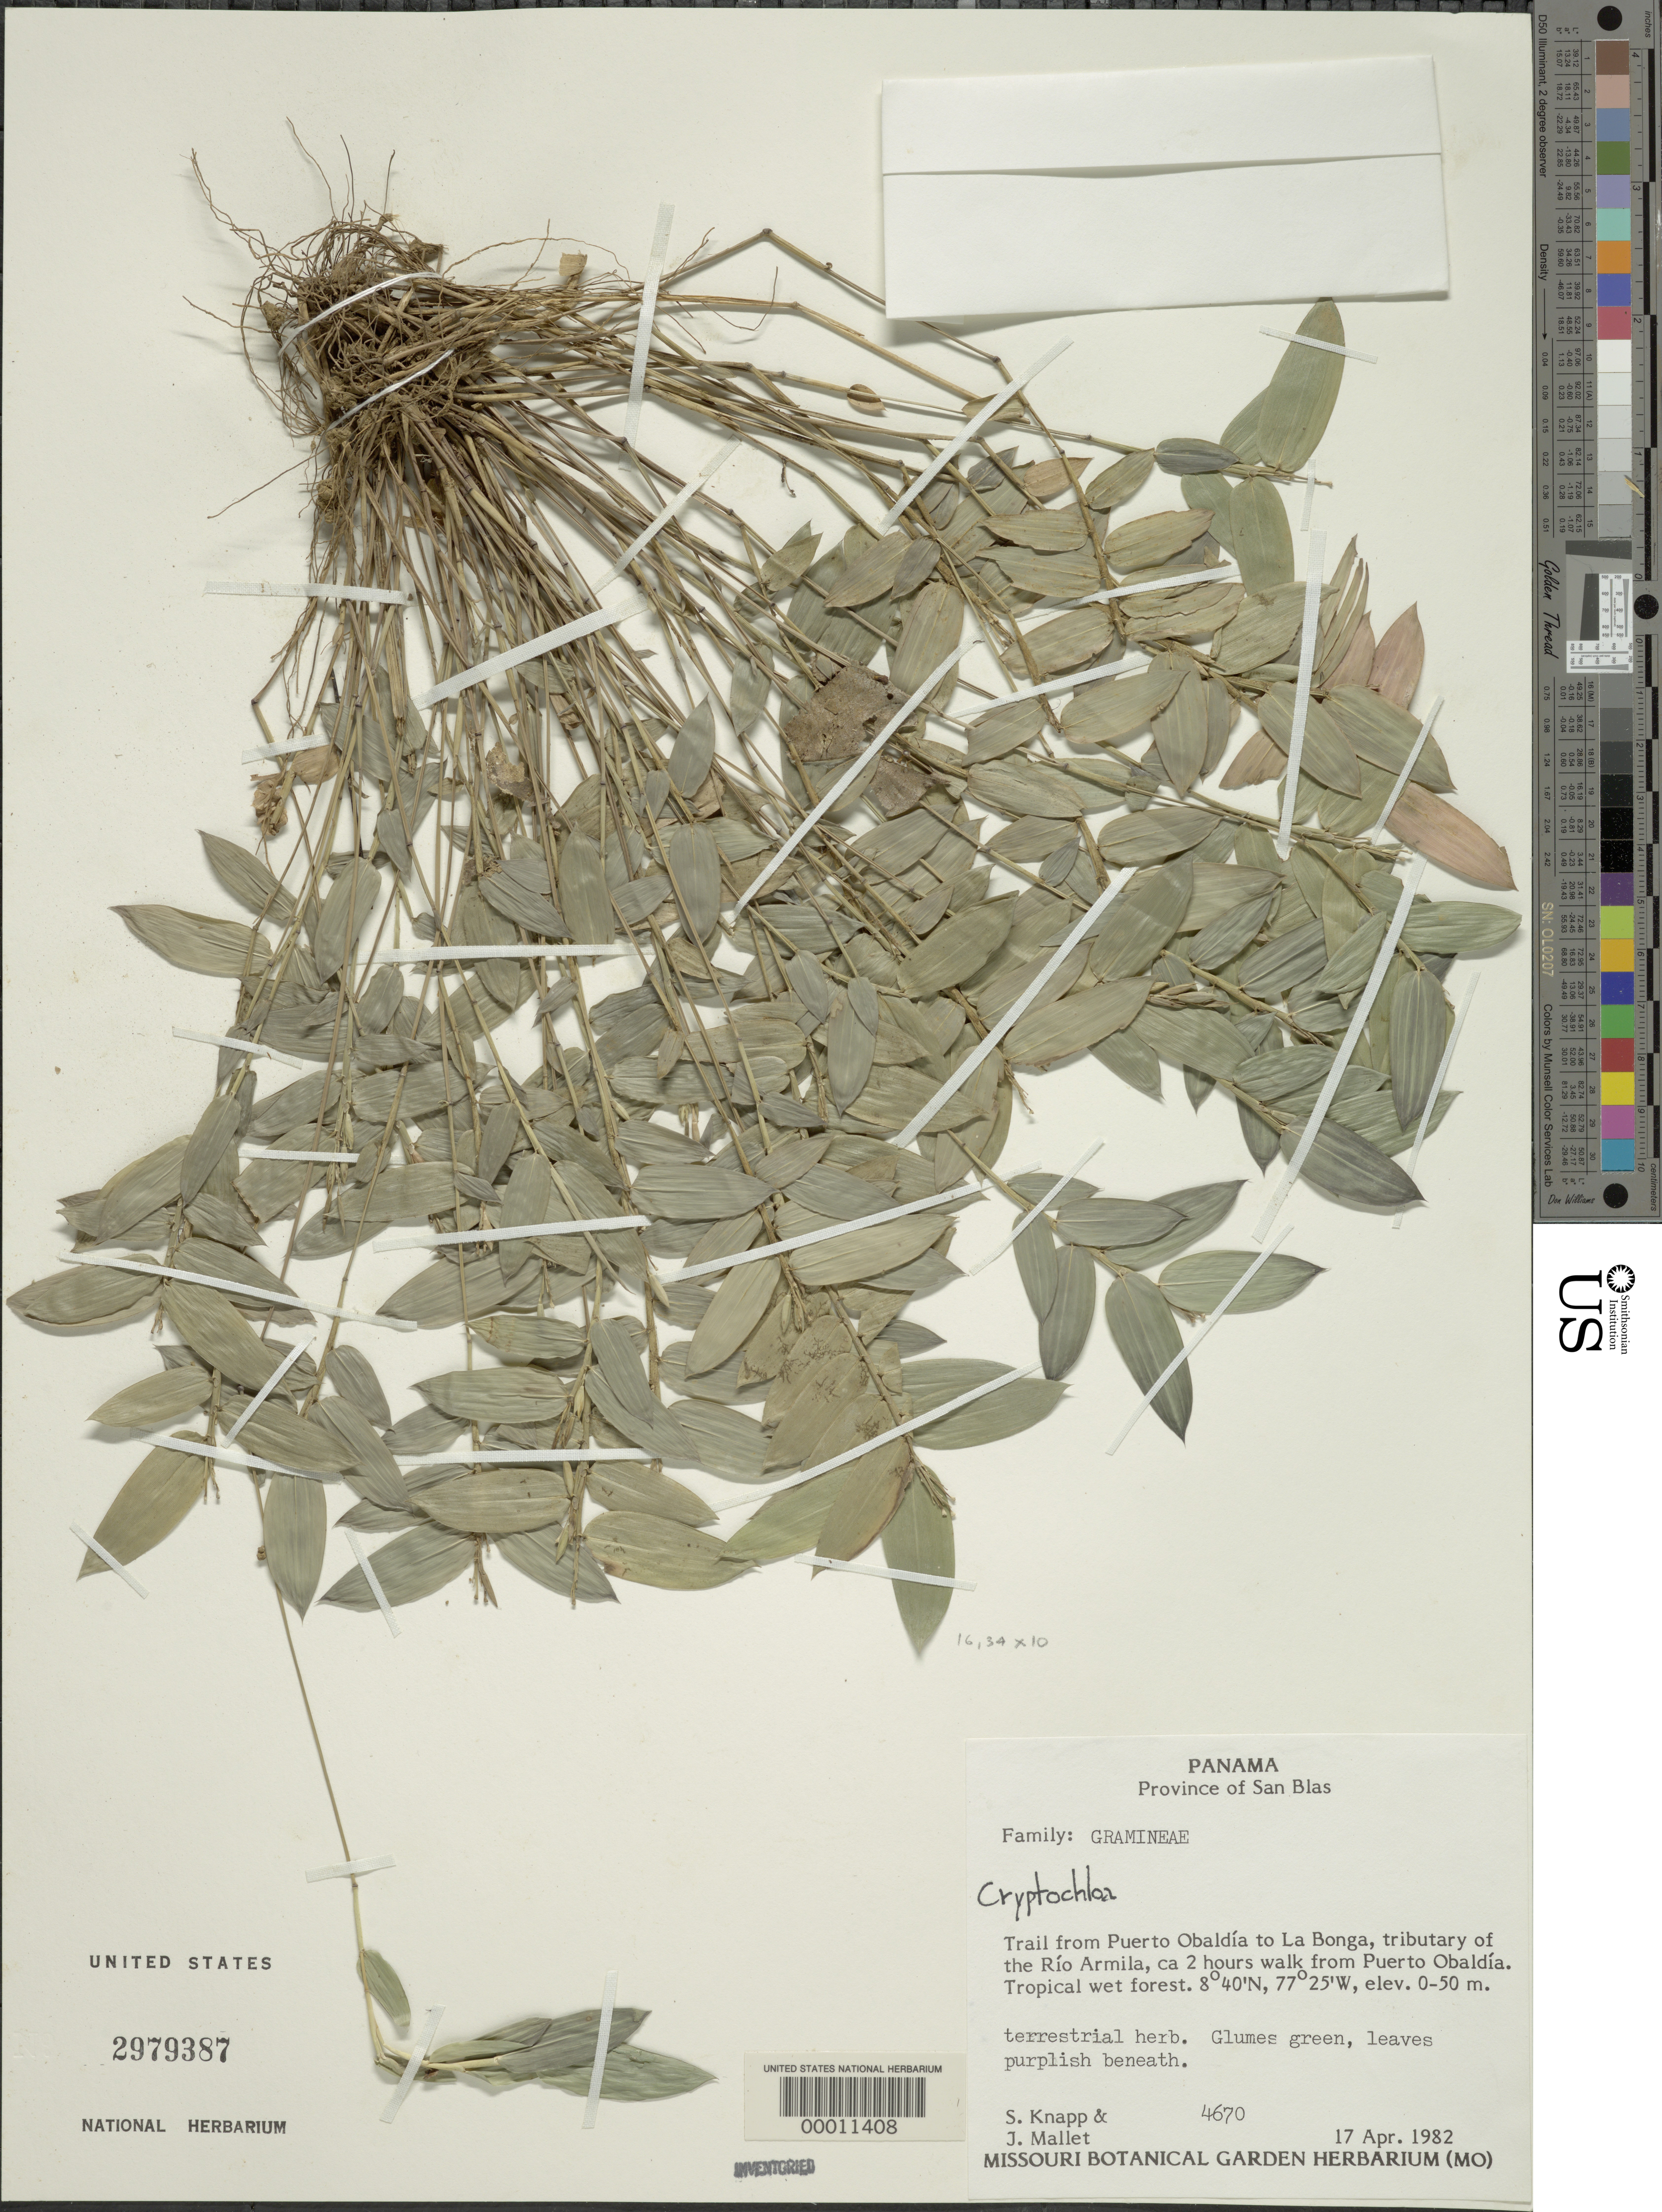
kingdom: Plantae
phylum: Tracheophyta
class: Liliopsida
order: Poales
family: Poaceae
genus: Cryptochloa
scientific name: Cryptochloa sp.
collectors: S. Knapp & J. Mallet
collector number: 4670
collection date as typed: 17 Apr 1982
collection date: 1982-04-17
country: Panama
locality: Prov of San Blas, Puerto Obaldia, La Bonga, Rio Armila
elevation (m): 0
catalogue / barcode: US 2979387